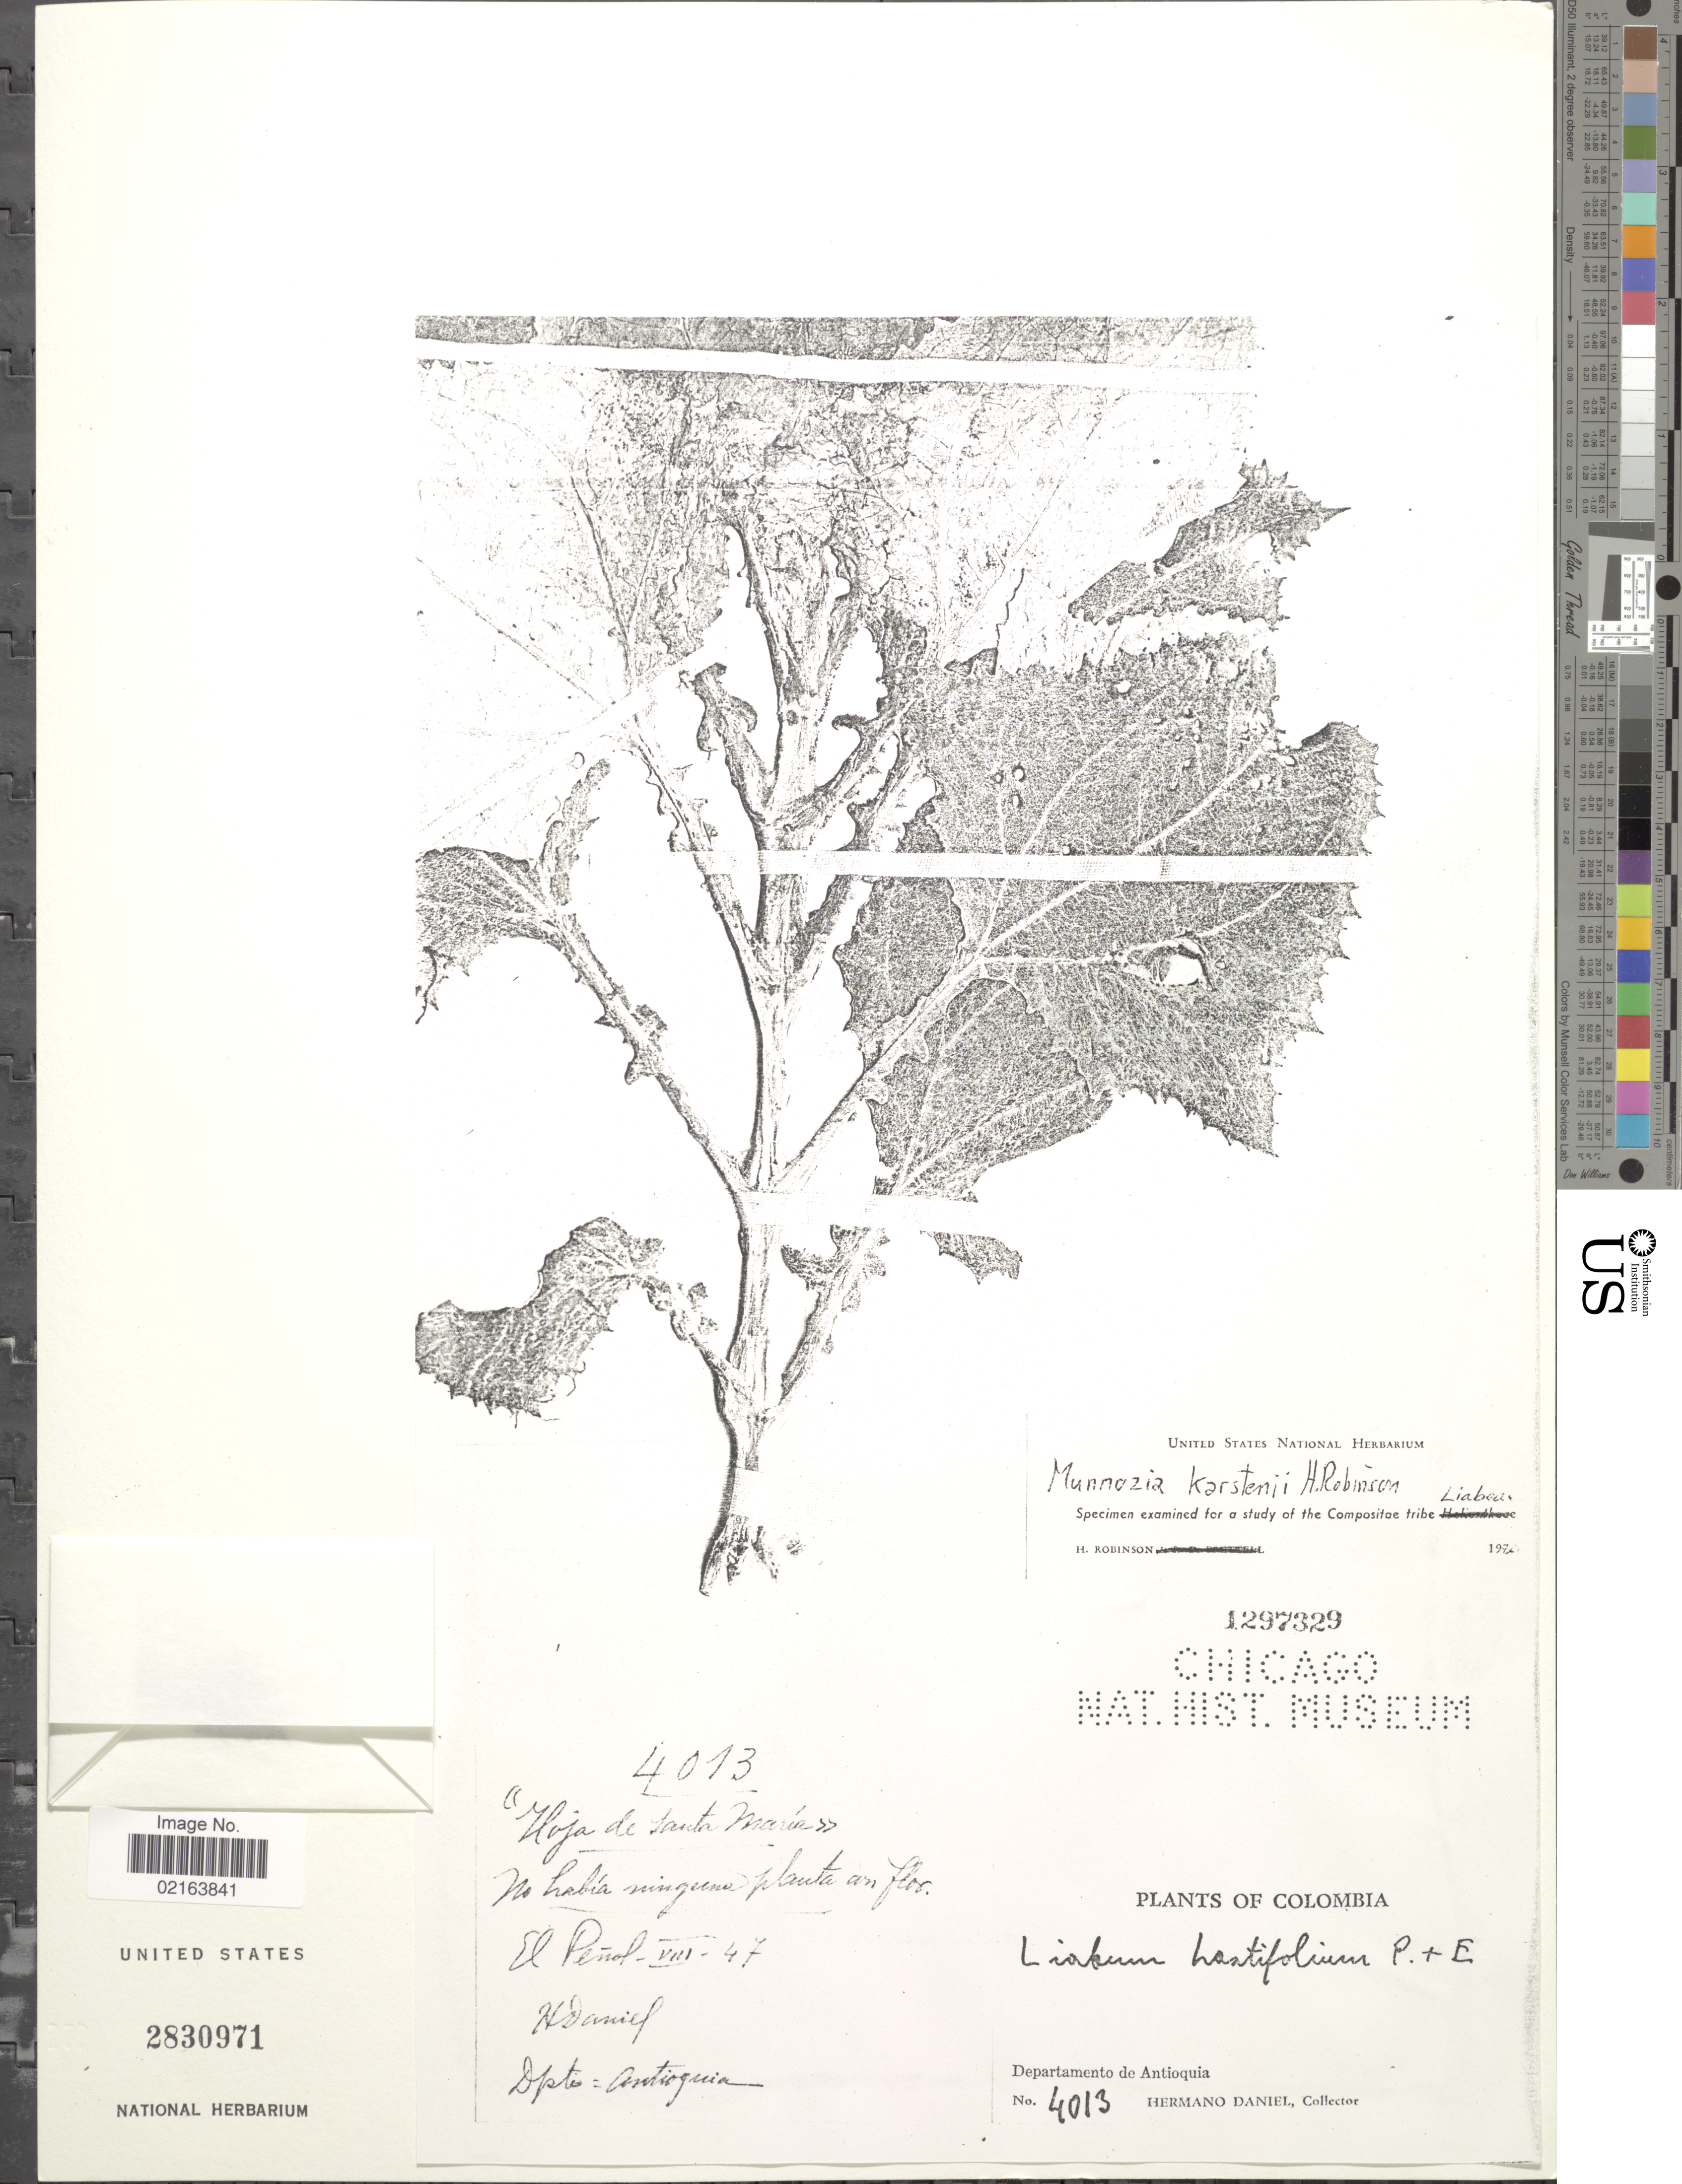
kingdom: Plantae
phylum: Tracheophyta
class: Magnoliopsida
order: Asterales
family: Asteraceae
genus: Munnozia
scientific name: Munnozia karstenii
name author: H. Rob.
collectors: H. Daniel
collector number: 4013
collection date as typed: Transcribed d/m/y: /8/47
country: Colombia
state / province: Antioquia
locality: Departamento de Antioquia, El Penol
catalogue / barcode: US 2830971